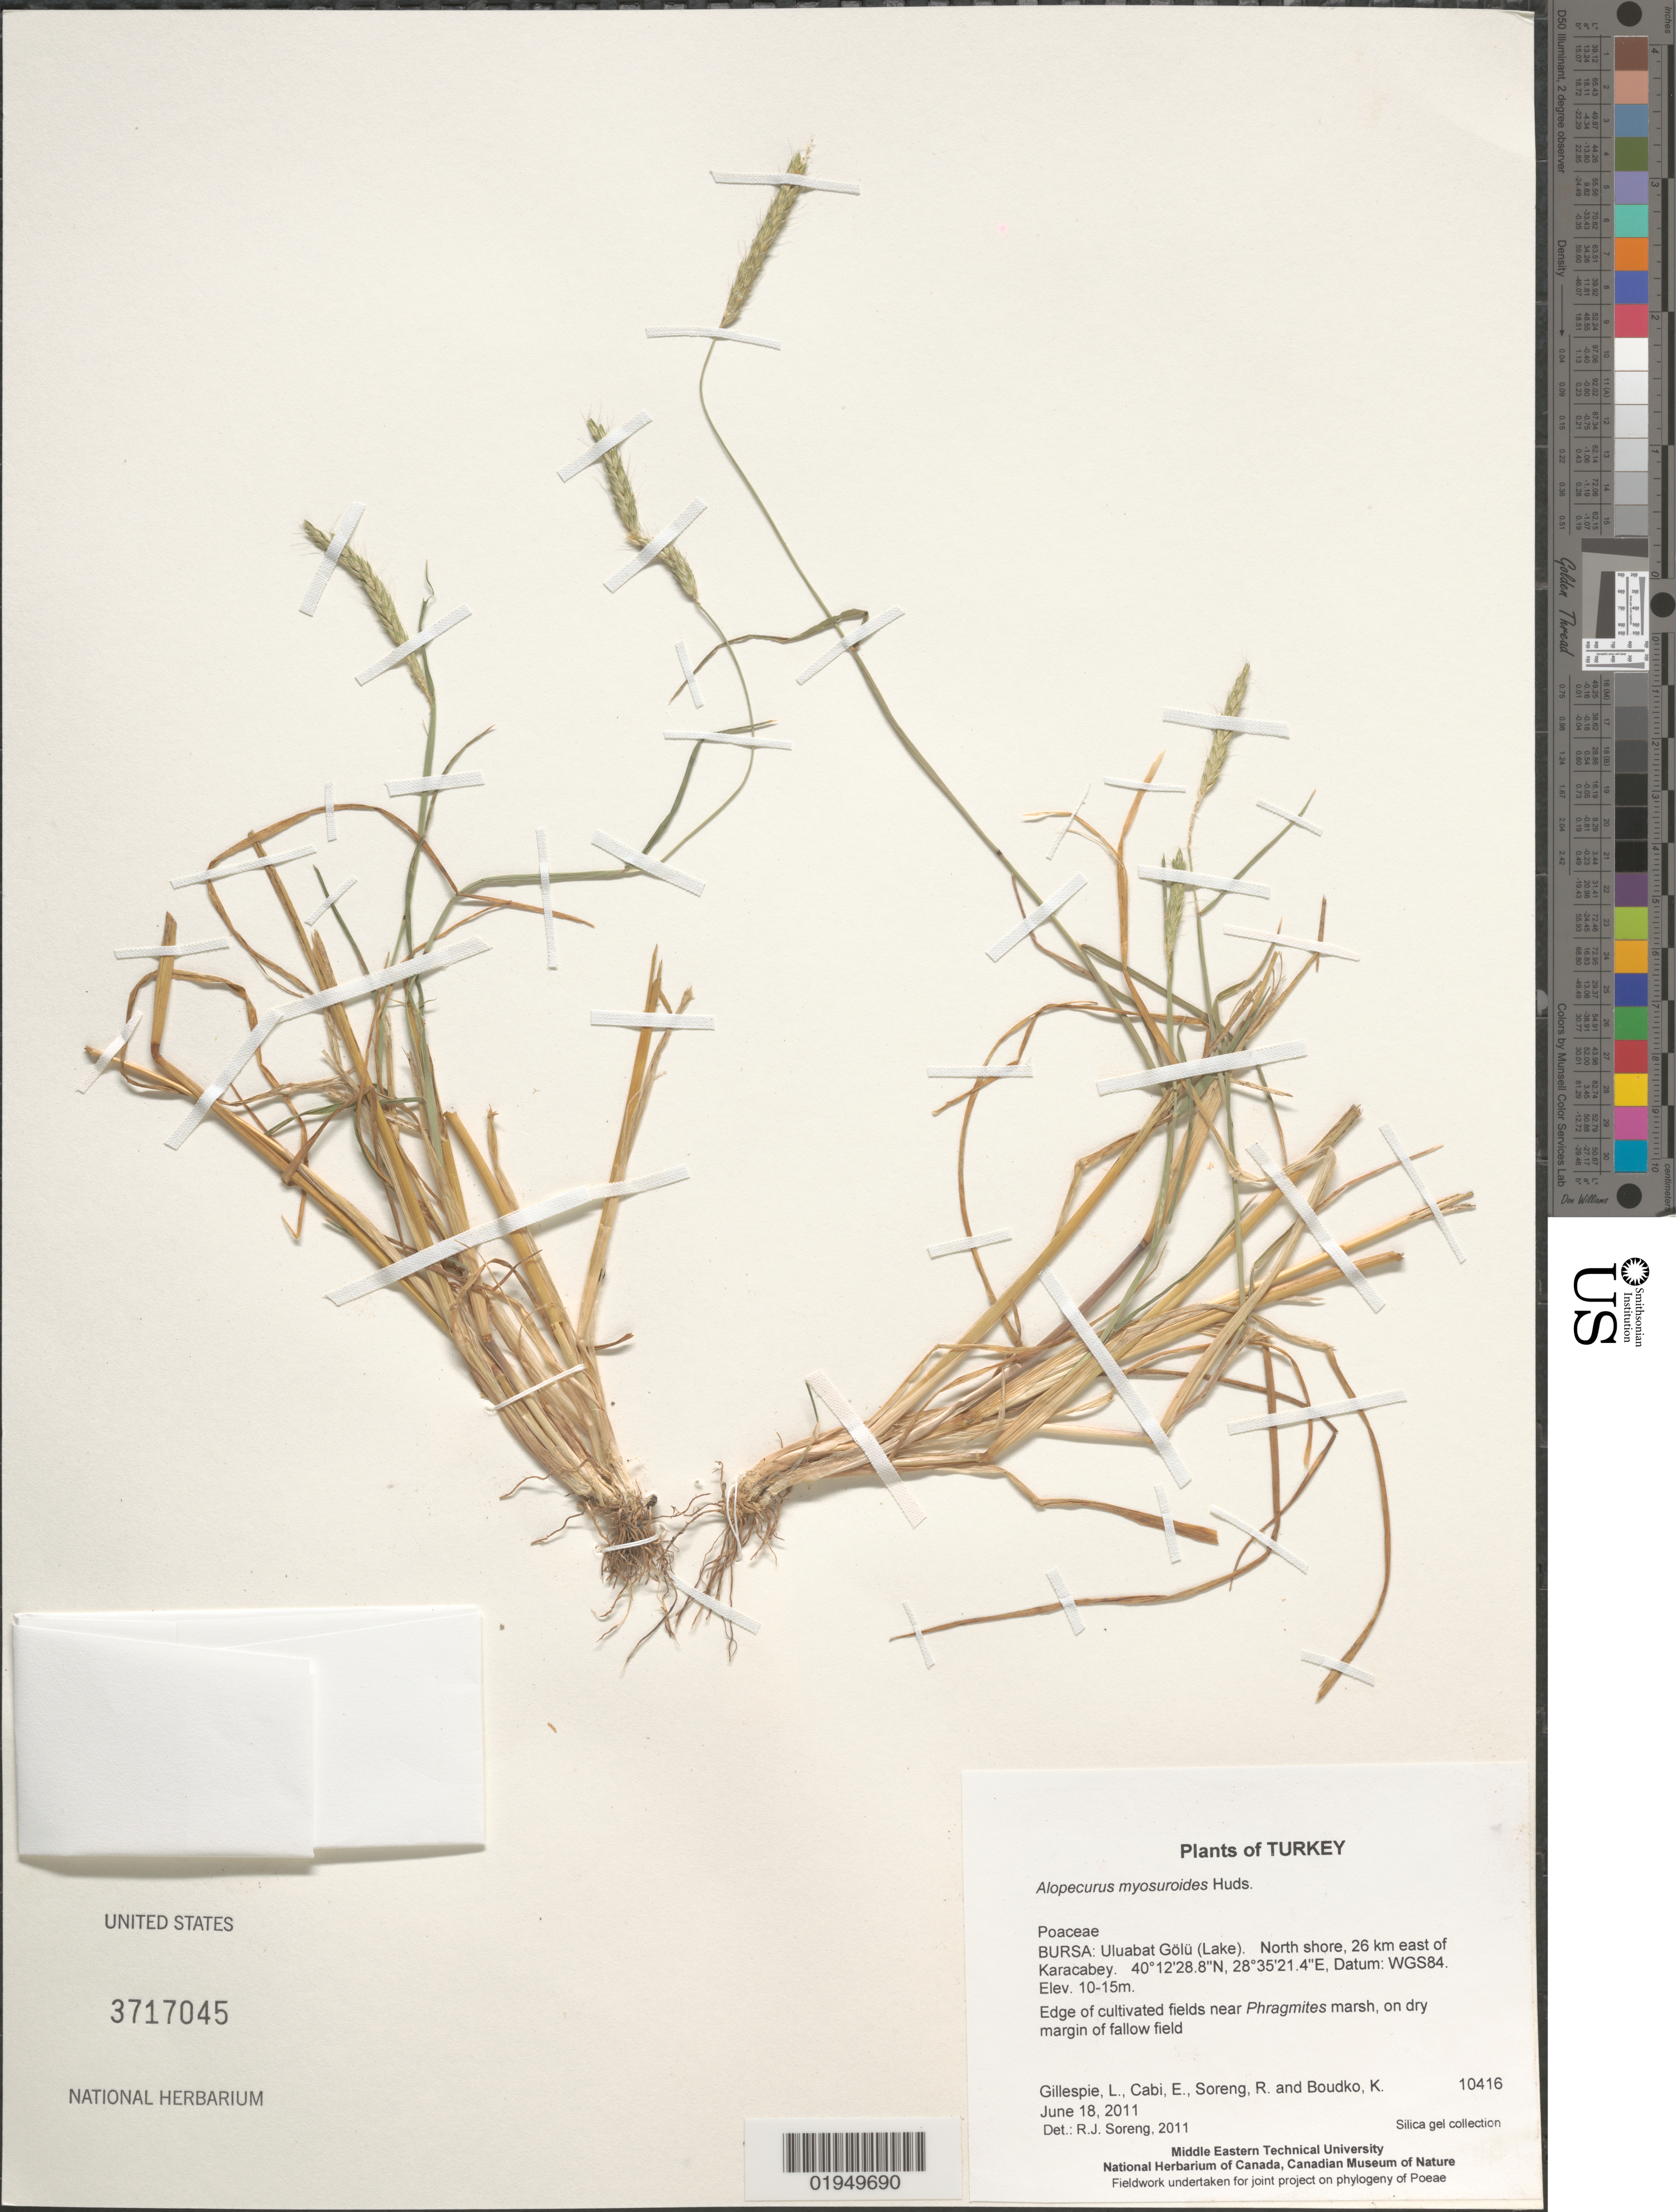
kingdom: Plantae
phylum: Tracheophyta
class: Liliopsida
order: Poales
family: Poaceae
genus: Alopecurus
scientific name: Alopecurus myosuroides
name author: Huds.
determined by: Soreng, Robert J., Research Associate (BOT), Smithsonian Institution - National Museum of Natural History (UNITED STATES)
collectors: L. J. Gillespie, E. Cabi, R. J. Soreng & K. Boudko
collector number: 10416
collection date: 2011-06-18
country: Turkey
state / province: Bursa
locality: Uluabat Gölü (Lake). North shore, 26 km east of Karacabey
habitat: Edge of cultivated fields near Phragmites marsh, on dry margin of fallow field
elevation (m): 10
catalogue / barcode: US 3717045